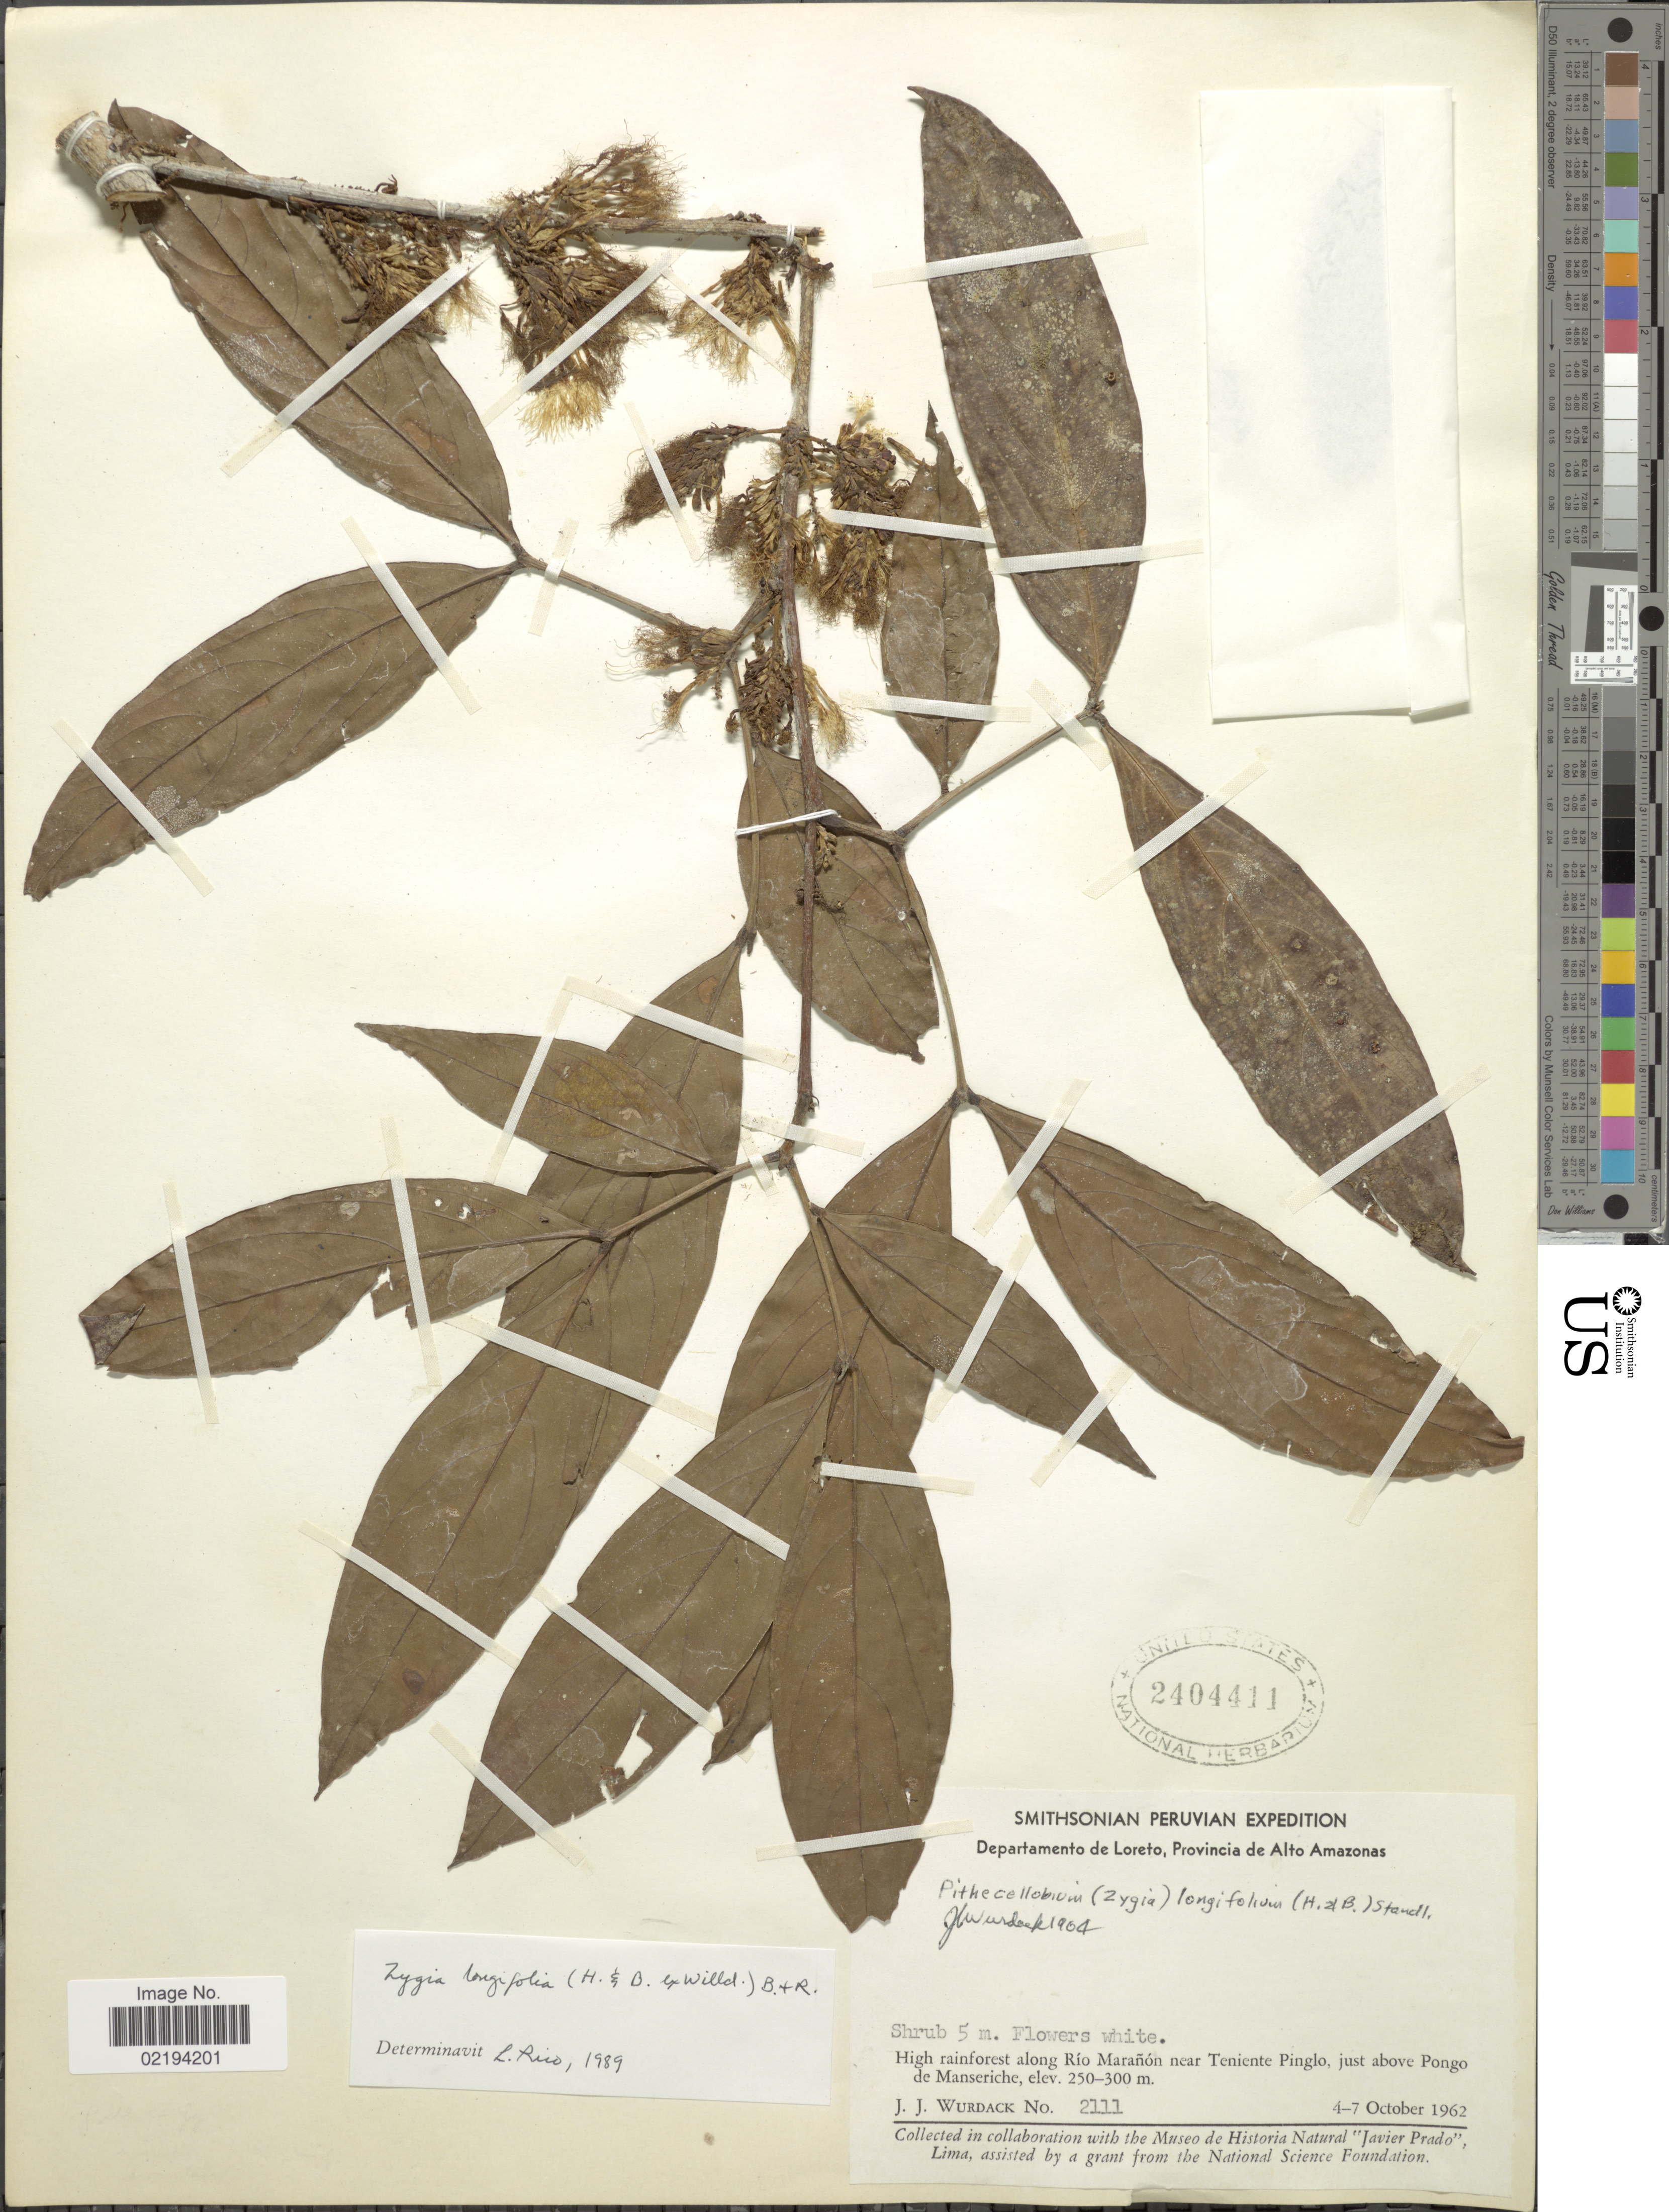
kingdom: Plantae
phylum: Tracheophyta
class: Magnoliopsida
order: Fabales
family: Fabaceae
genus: Zygia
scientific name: Zygia longifolia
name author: (Willd.) Britton & Rose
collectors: J. J. Wurdack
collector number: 2111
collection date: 1962-10-04/1962-10-07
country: Peru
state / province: Loreto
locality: Departamento de Loreto, Provincia de Alto Amazonas, High rainforest along Río Marañón near Teniente Pinglo, just above Pongo de Manseriche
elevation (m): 250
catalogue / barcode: US 2404411